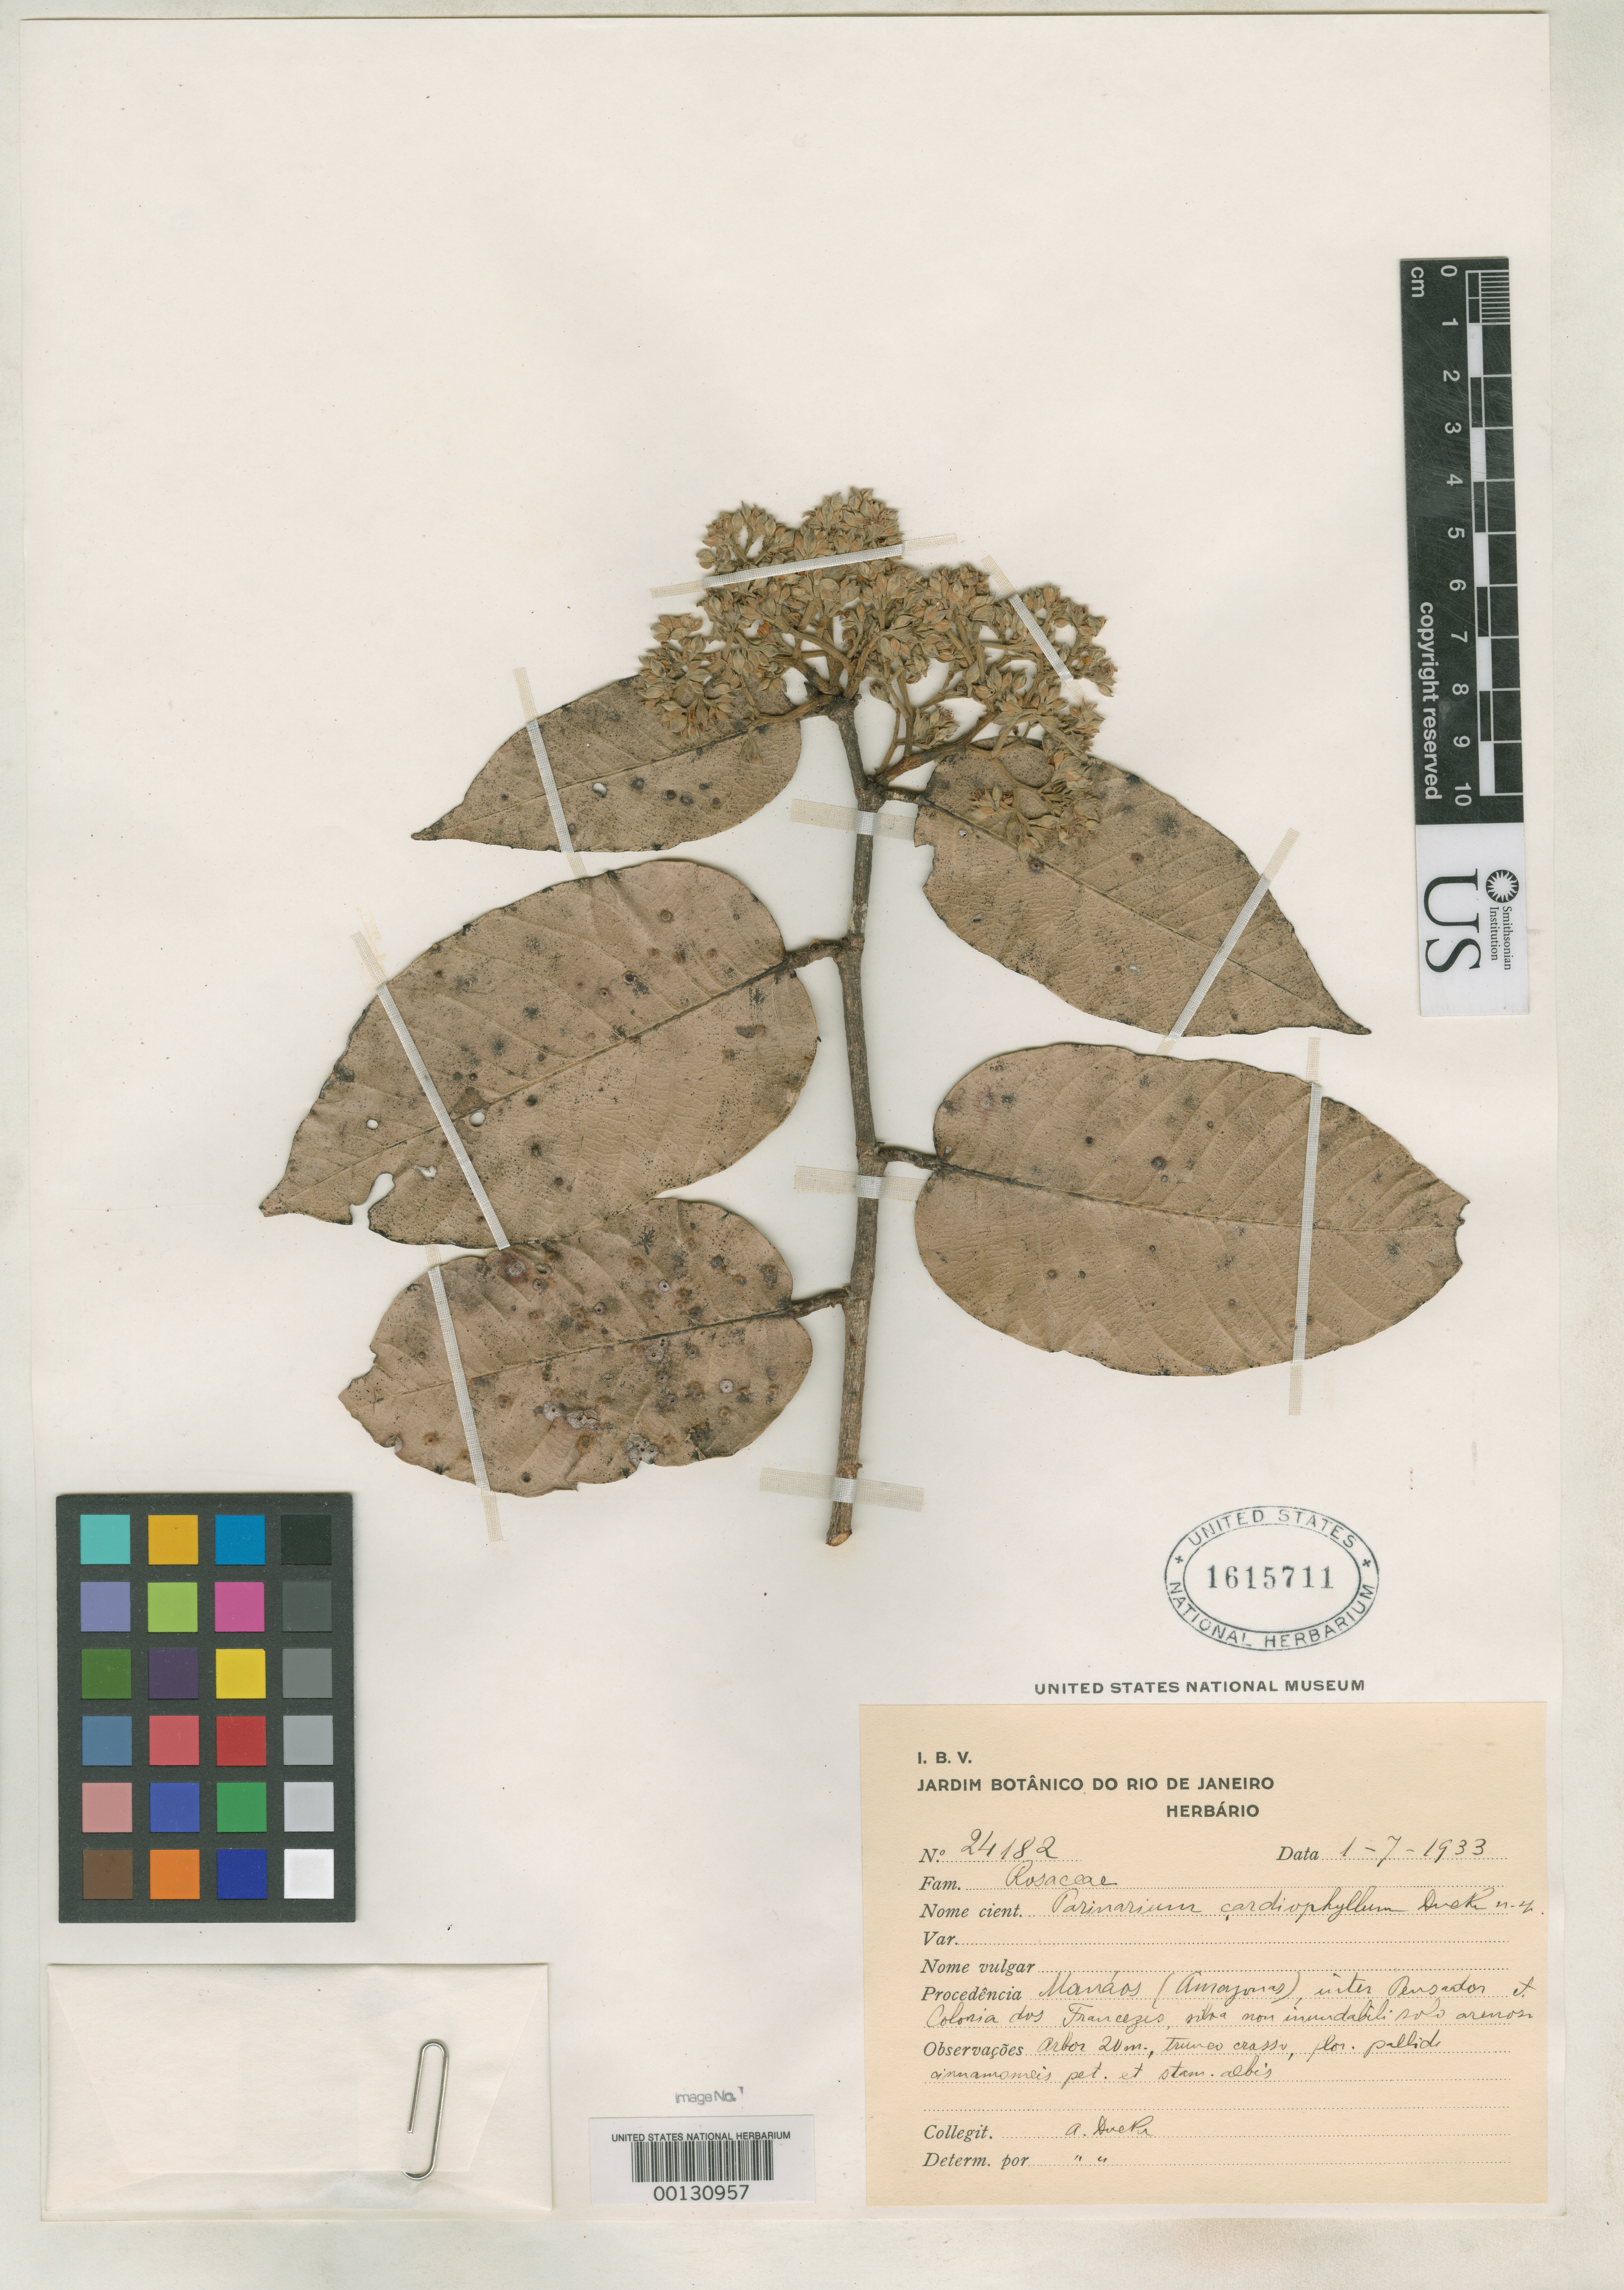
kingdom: Plantae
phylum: Tracheophyta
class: Magnoliopsida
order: Malpighiales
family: Chrysobalanaceae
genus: Parinari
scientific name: Parinari cardiophylla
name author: Ducke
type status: Isotype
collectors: A. Ducke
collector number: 24182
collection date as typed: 01 Jul 1933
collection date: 1933-07-01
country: Brazil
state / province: Amazonas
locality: Manaos, inter Pensador et Colonia dos Francezis.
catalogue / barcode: US 1615711